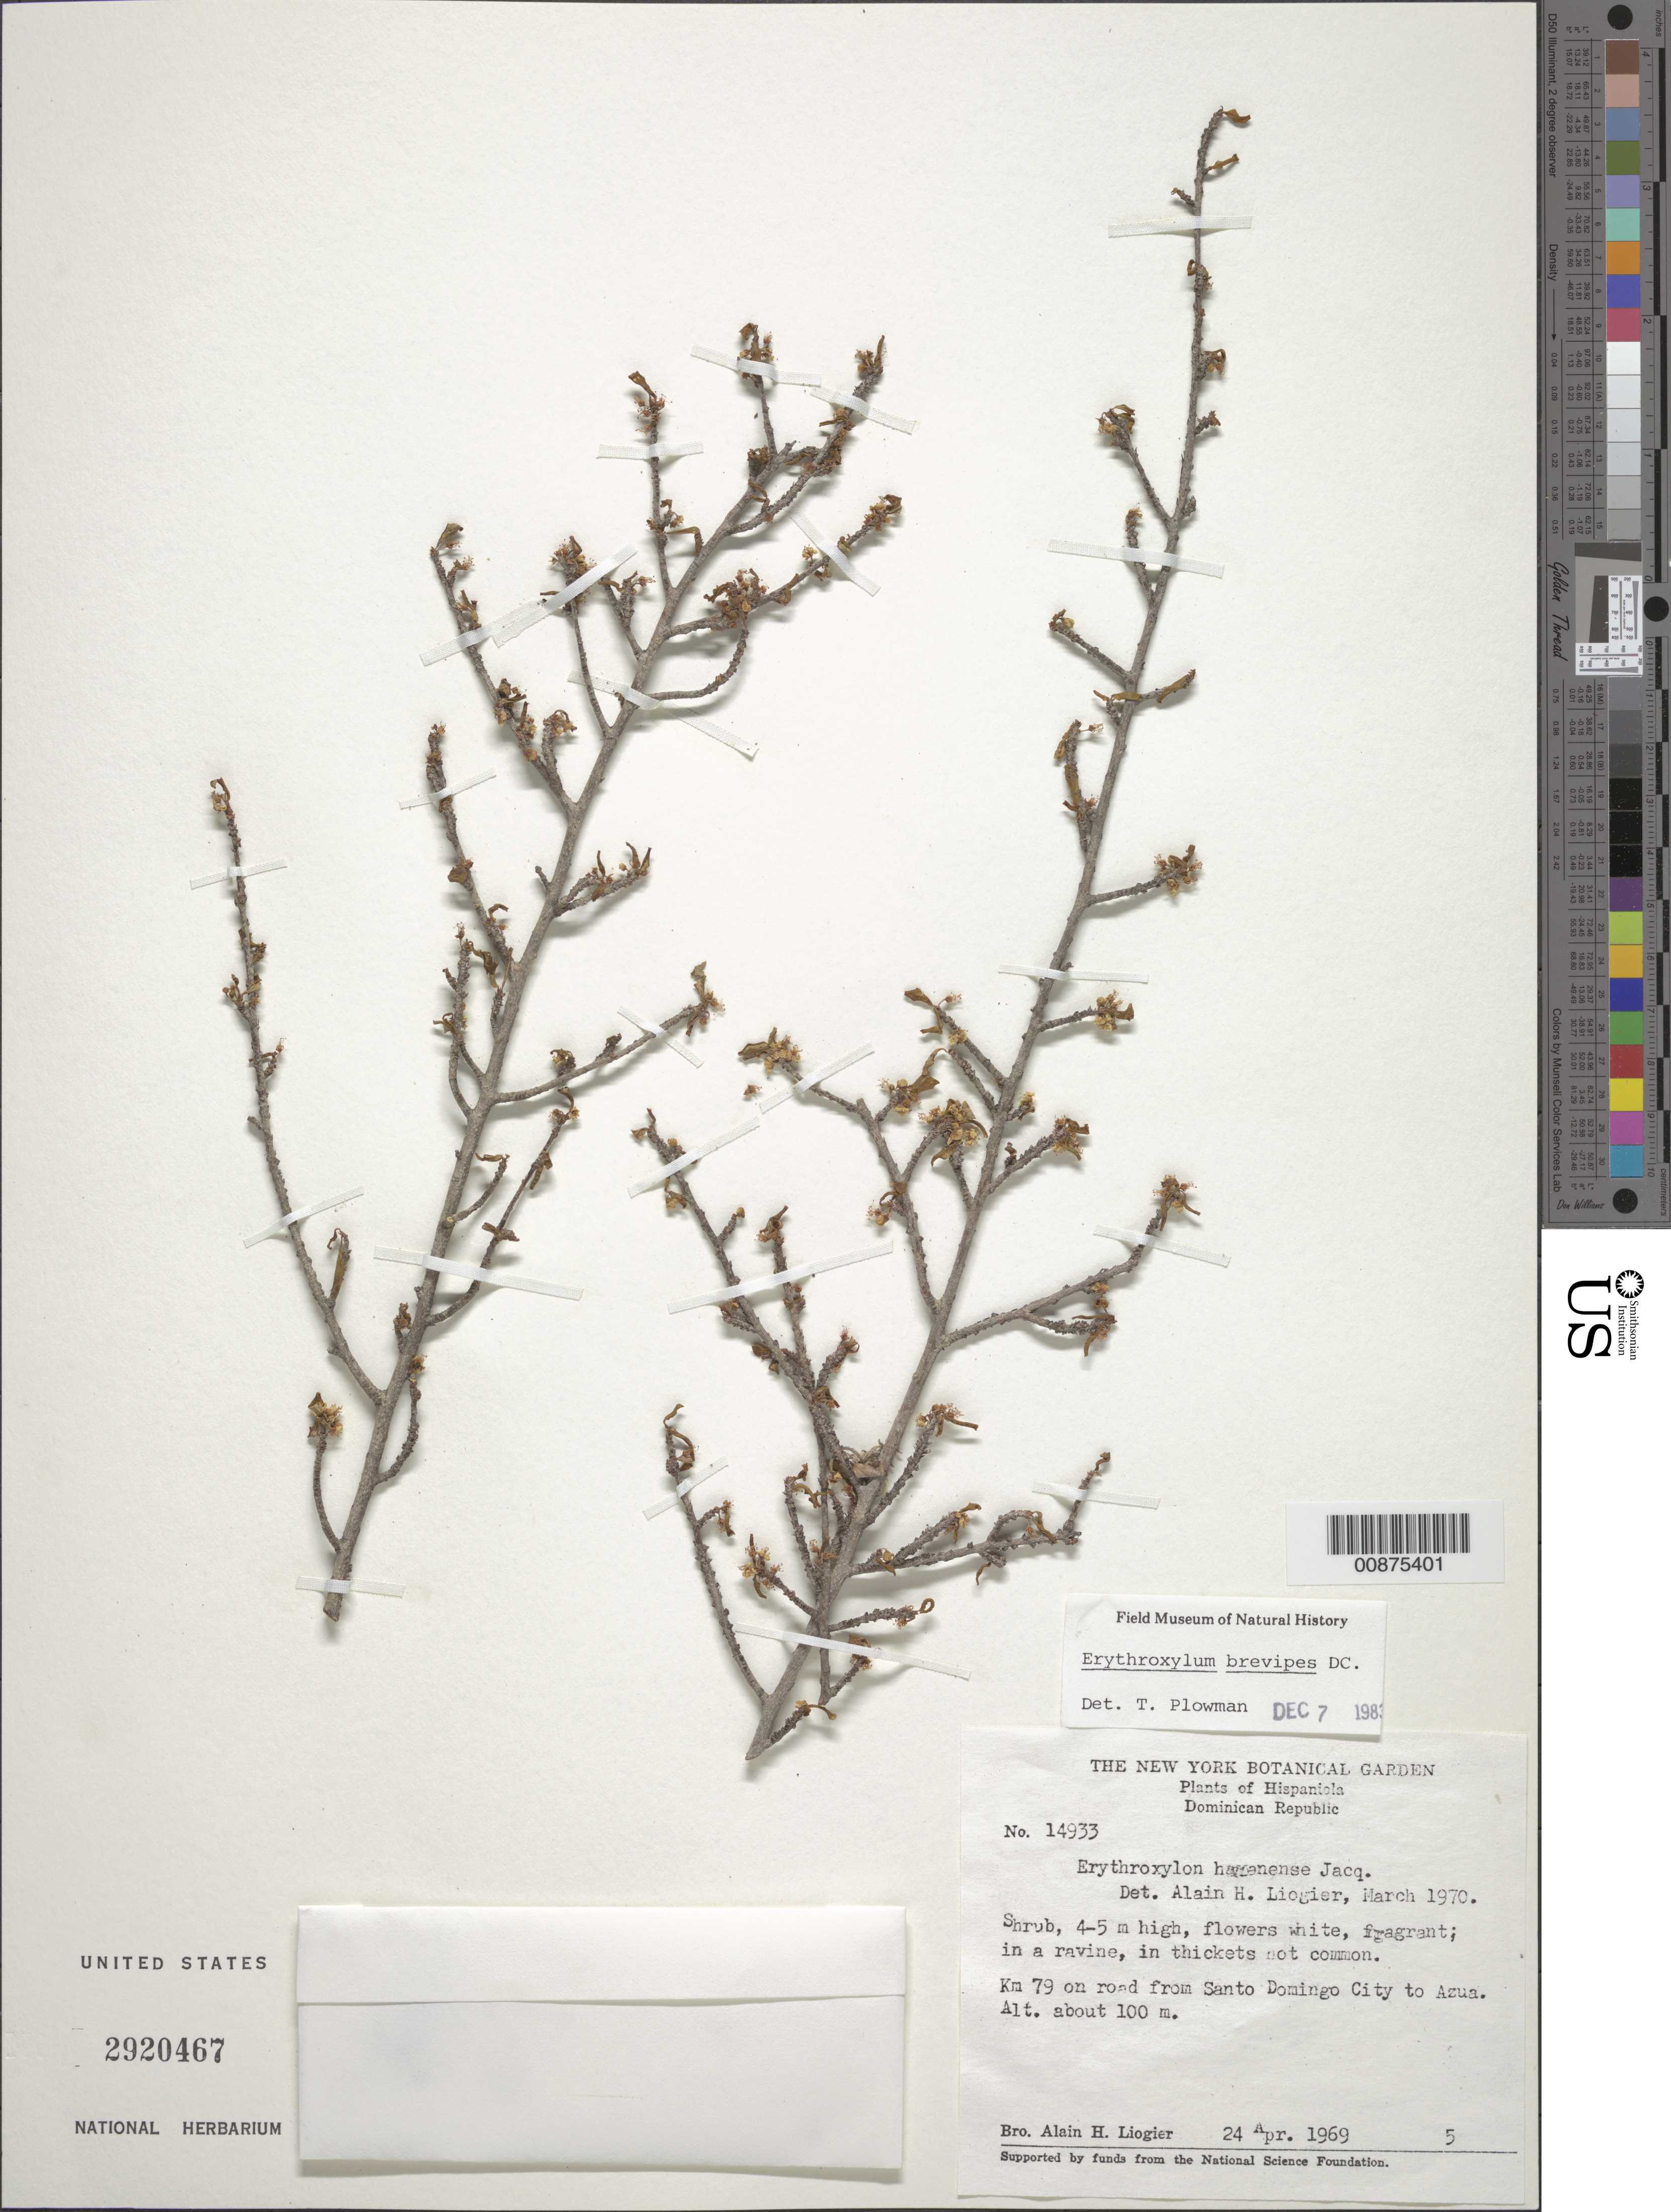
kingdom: Plantae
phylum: Tracheophyta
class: Magnoliopsida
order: Malpighiales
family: Erythroxylaceae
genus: Erythroxylum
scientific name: Erythroxylum brevipes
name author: DC.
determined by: Plowman, Timothy C.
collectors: A. H. Liogier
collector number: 14933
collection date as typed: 24 Apr 1969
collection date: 1969-04-24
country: Dominican Republic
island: Hispaniola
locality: Km. 79 on road from Santo Domingo City to Azua.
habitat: In a ravine, in thickets.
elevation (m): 100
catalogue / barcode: US 2920467